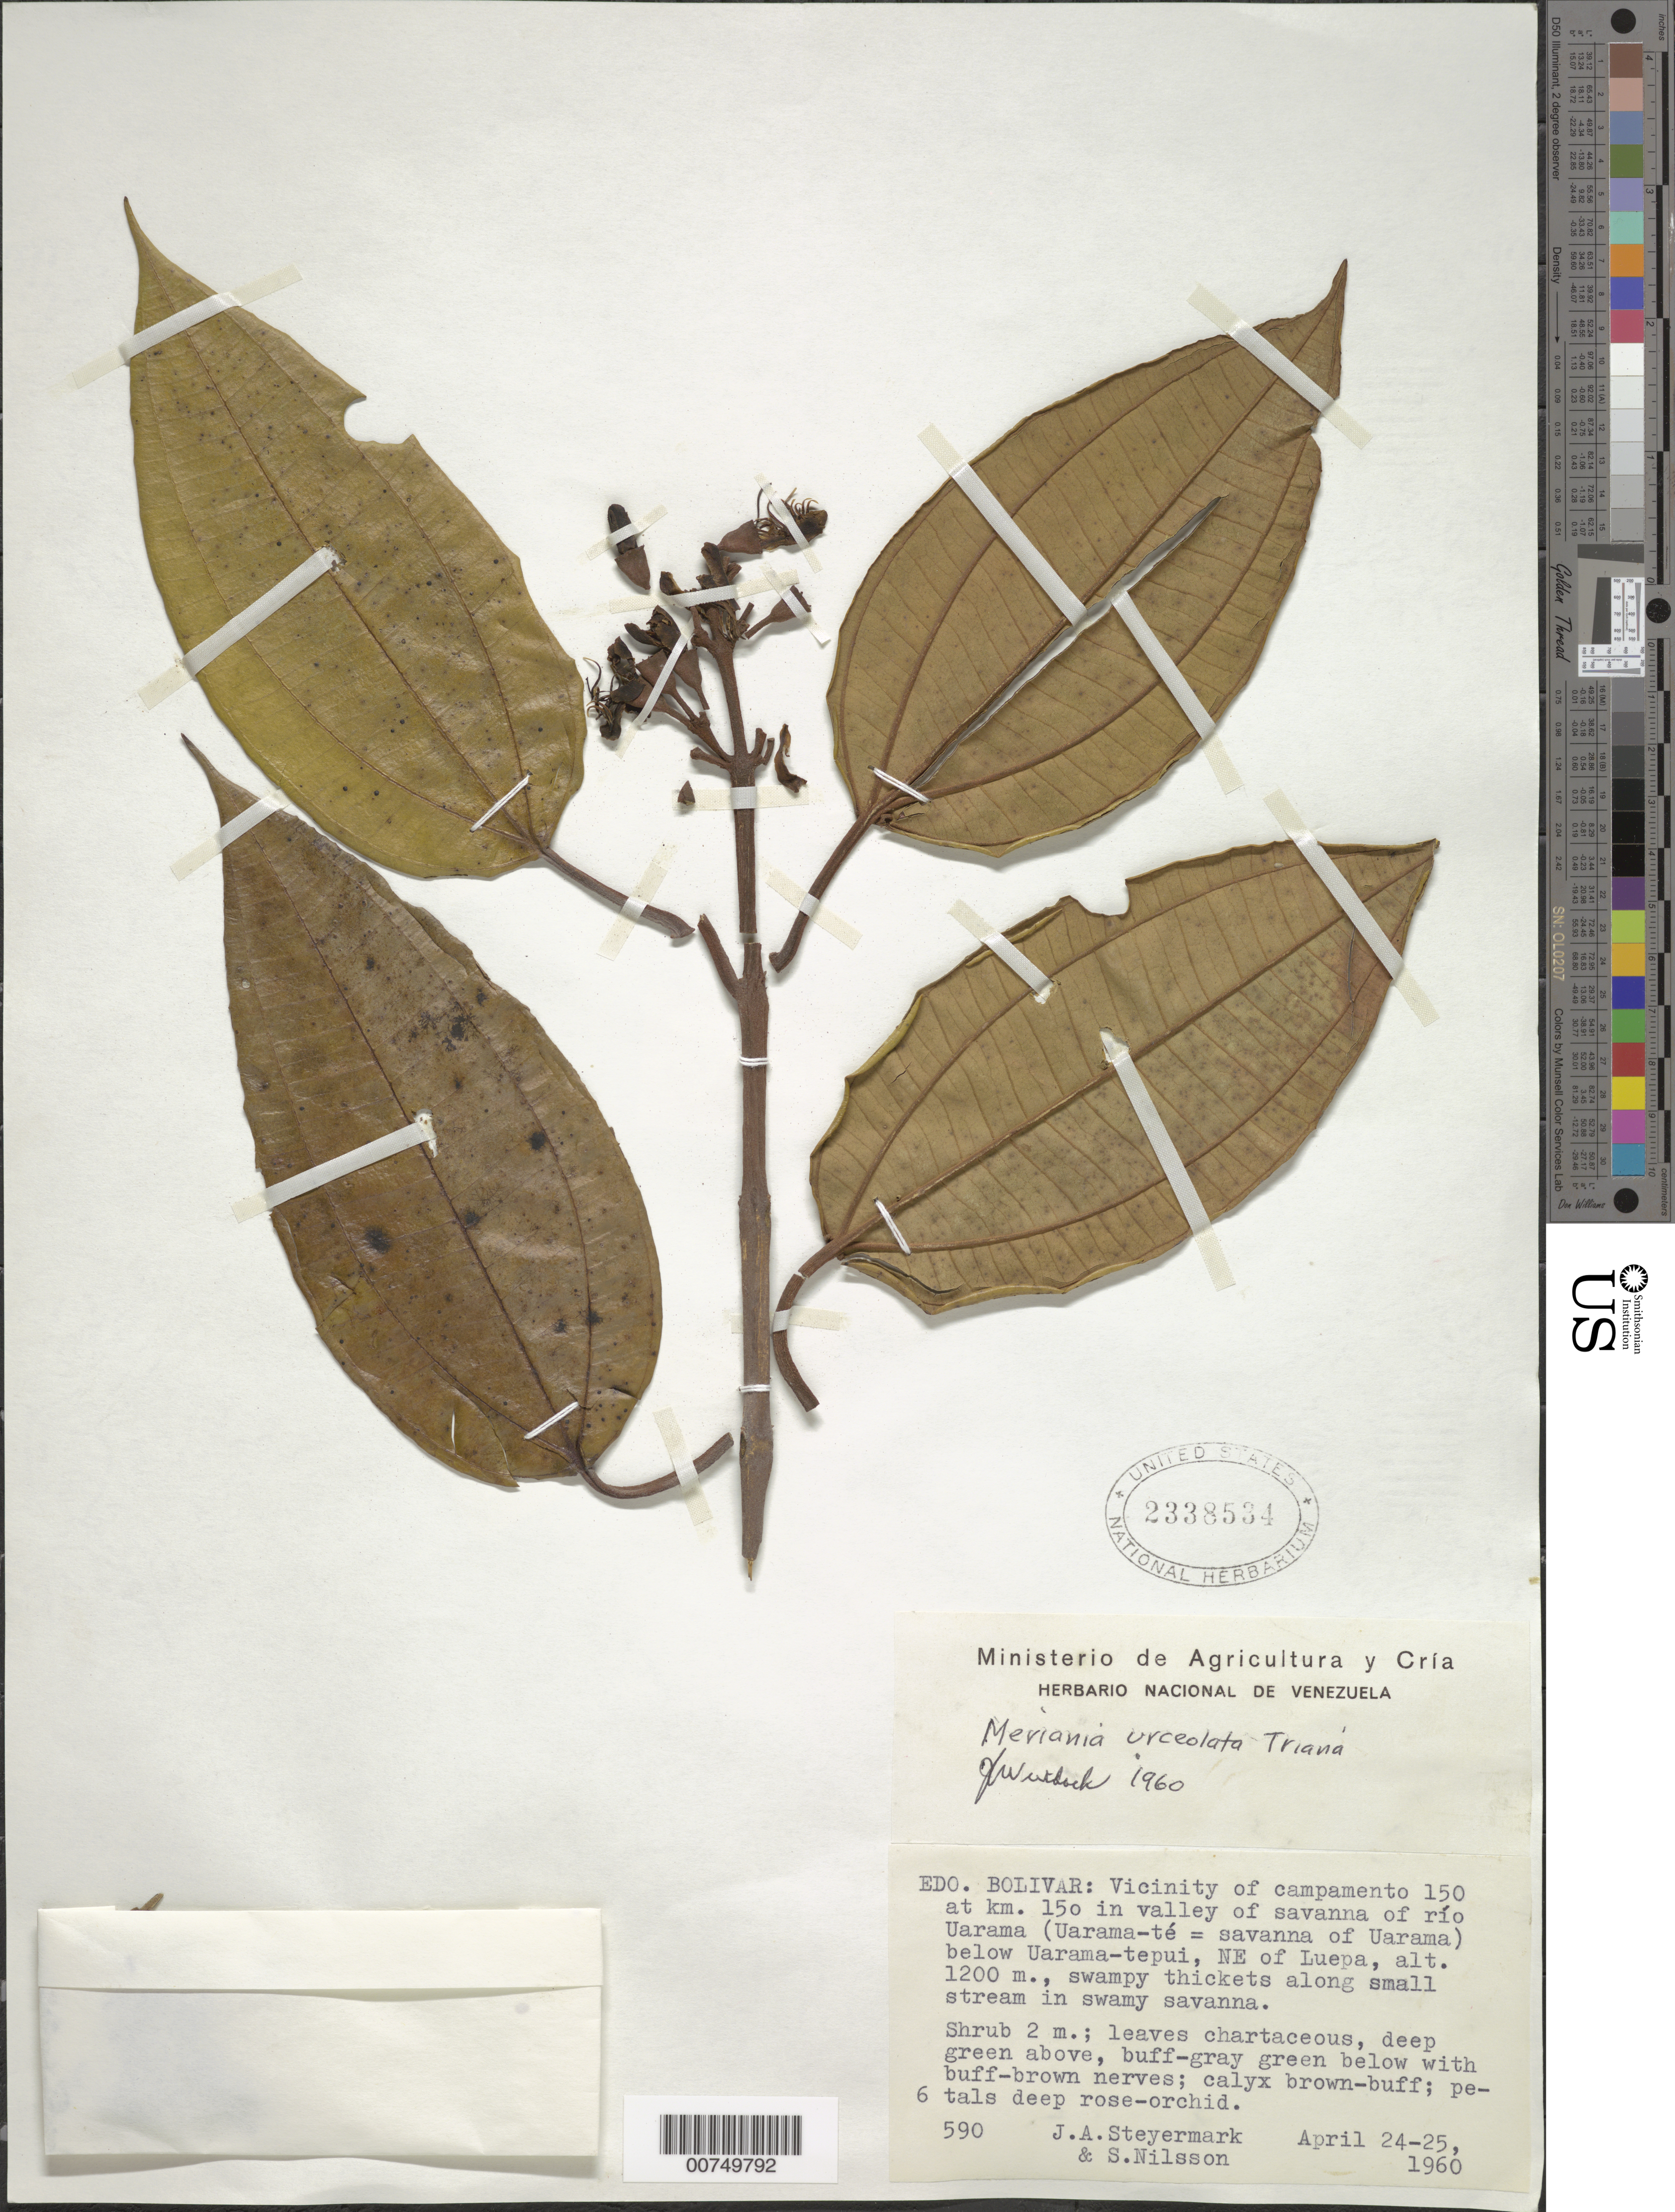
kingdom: Plantae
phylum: Tracheophyta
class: Magnoliopsida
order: Myrtales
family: Melastomataceae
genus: Meriania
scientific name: Meriania urceolata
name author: Triana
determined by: Wurdack, John J., (US), US (UNITED STATES)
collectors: J. Steyermark & S. Nilsson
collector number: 60 590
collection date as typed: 24-Apr-60 to 25-Apr-60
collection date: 1960-04-24/1960-04-25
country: Venezuela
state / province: Bolívar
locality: Río Uarama, below Uarama-tepuí, NE of Luepa, vic. of road campamento 150 at km 150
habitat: Swampy thickets along small stream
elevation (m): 1220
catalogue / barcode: US 2338534